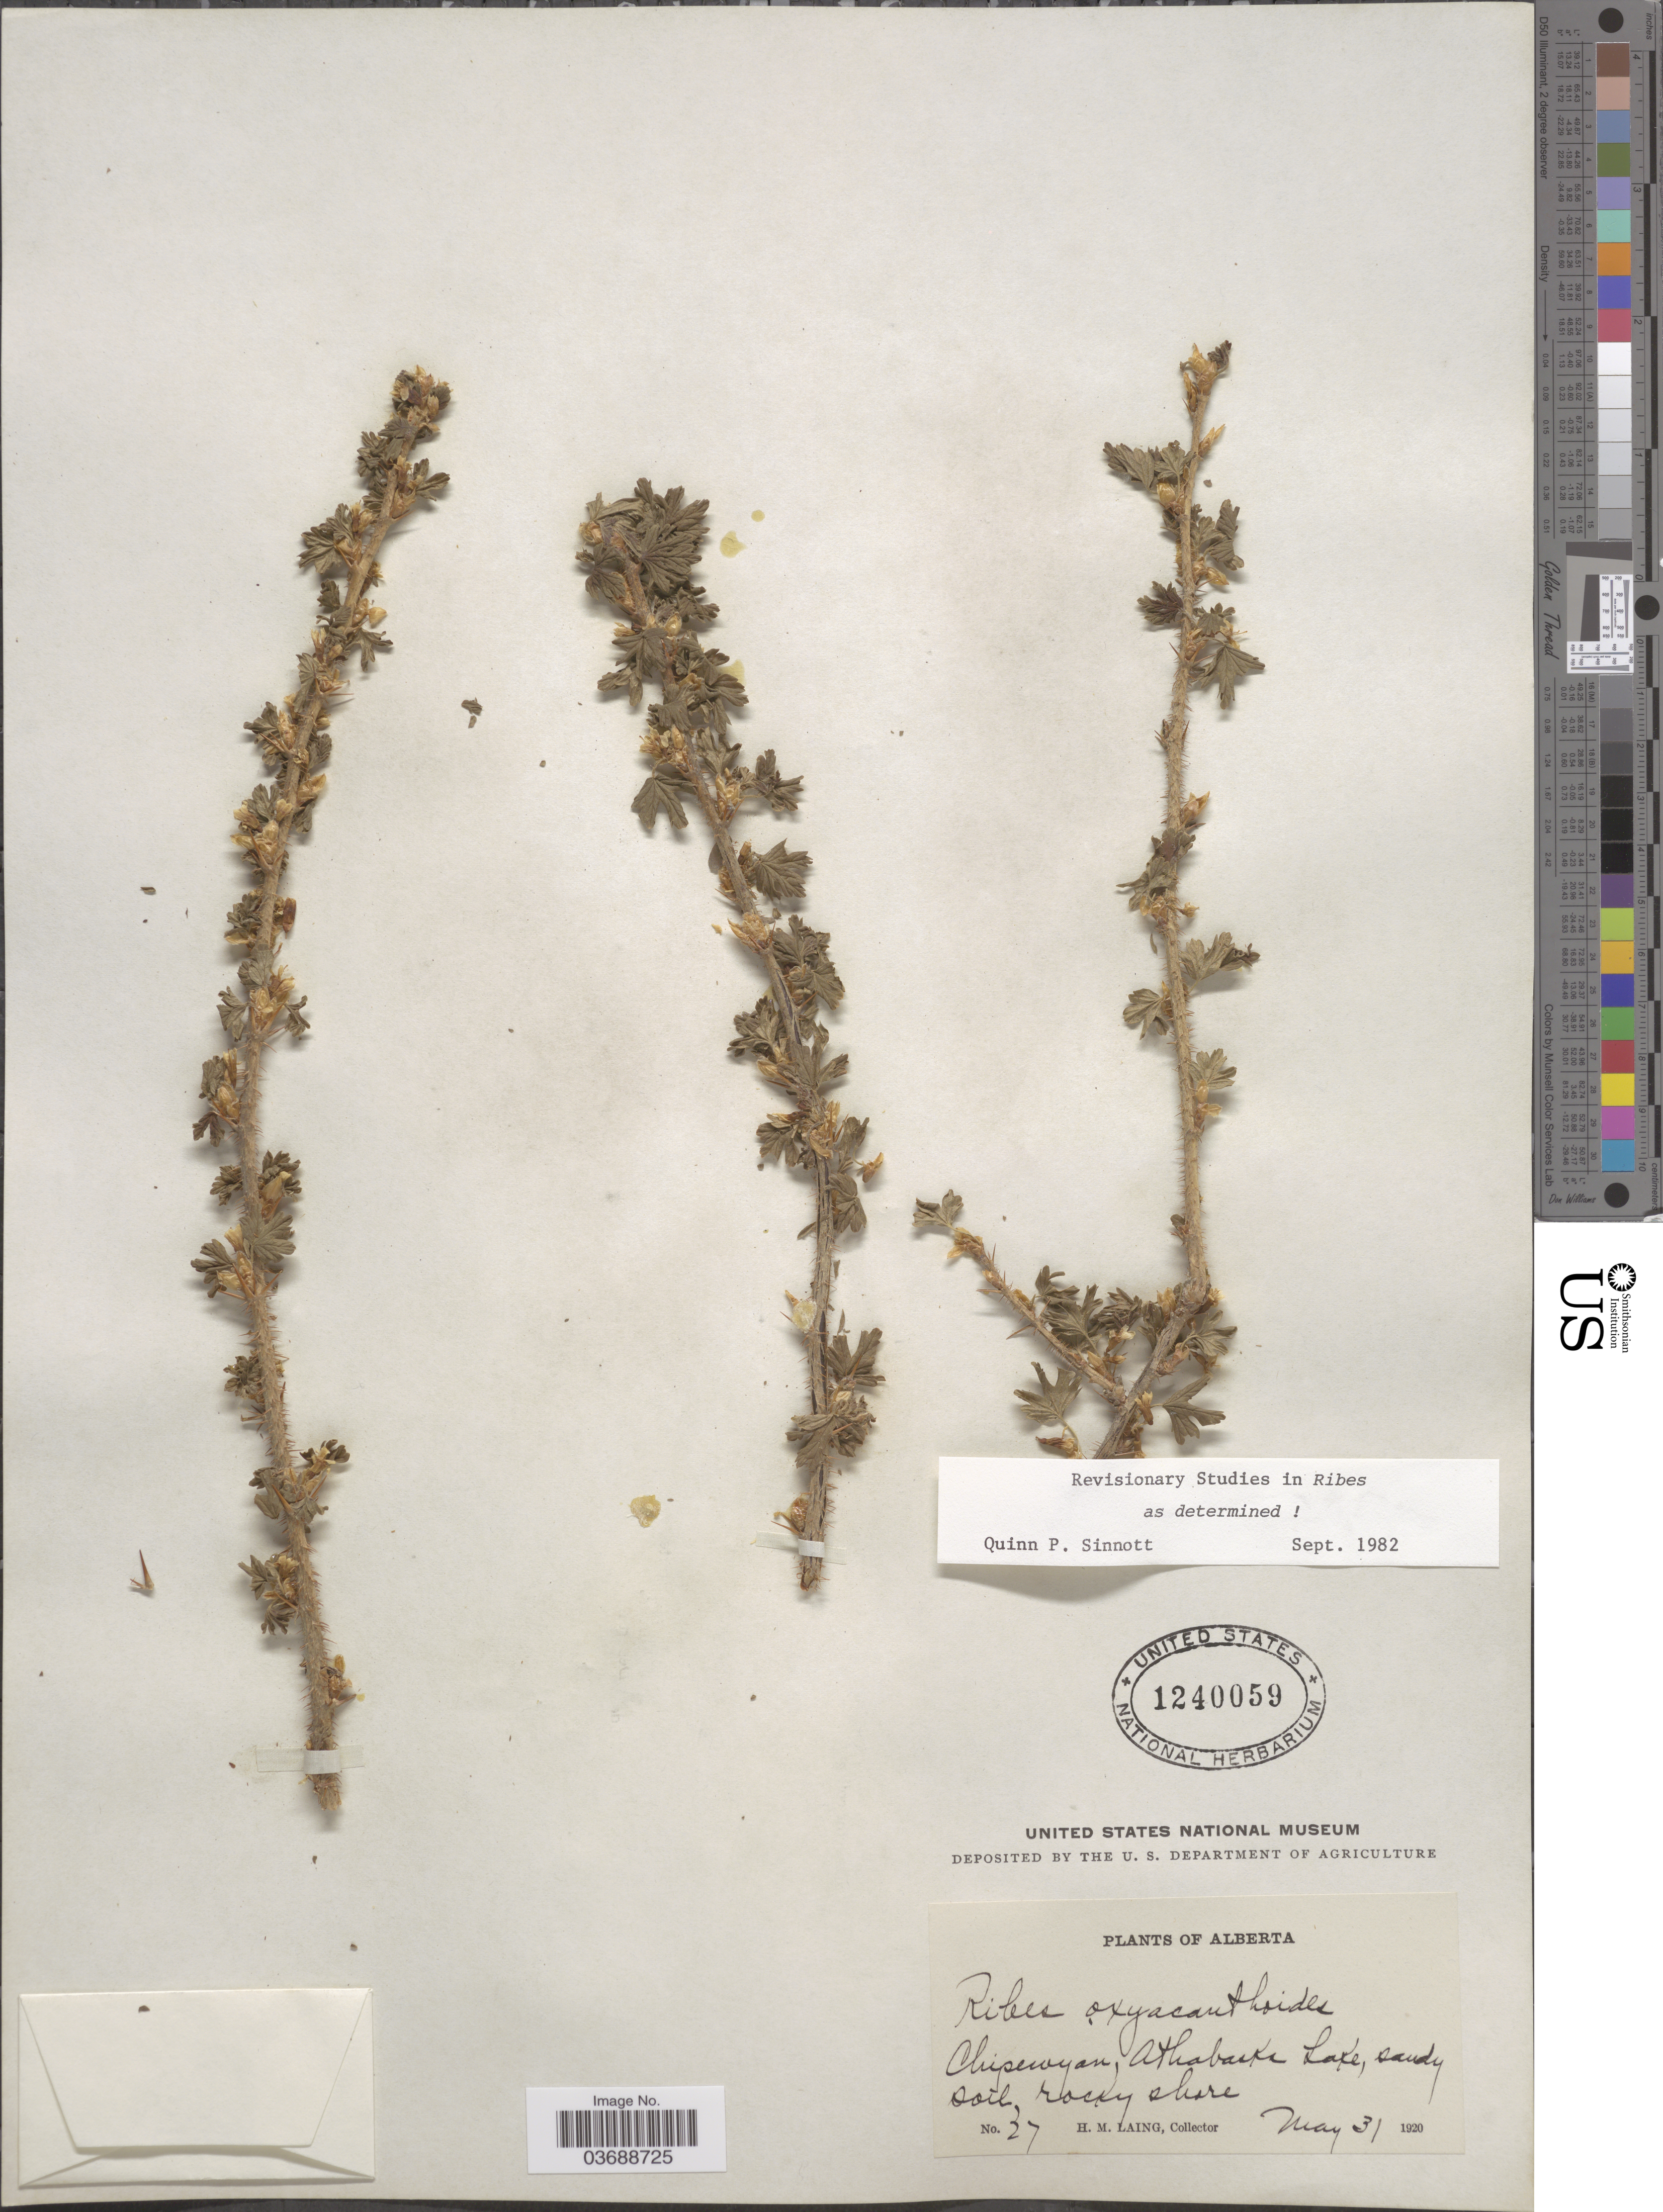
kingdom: Plantae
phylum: Tracheophyta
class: Magnoliopsida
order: Saxifragales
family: Grossulariaceae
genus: Ribes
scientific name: Ribes oxyacanthoides subsp. oxyacanthoides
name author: L.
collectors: H. Laing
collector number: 27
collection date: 1920-05-31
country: Canada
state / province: Alberta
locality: Chipewyan, Athabaska Lake.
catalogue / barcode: US 1240059